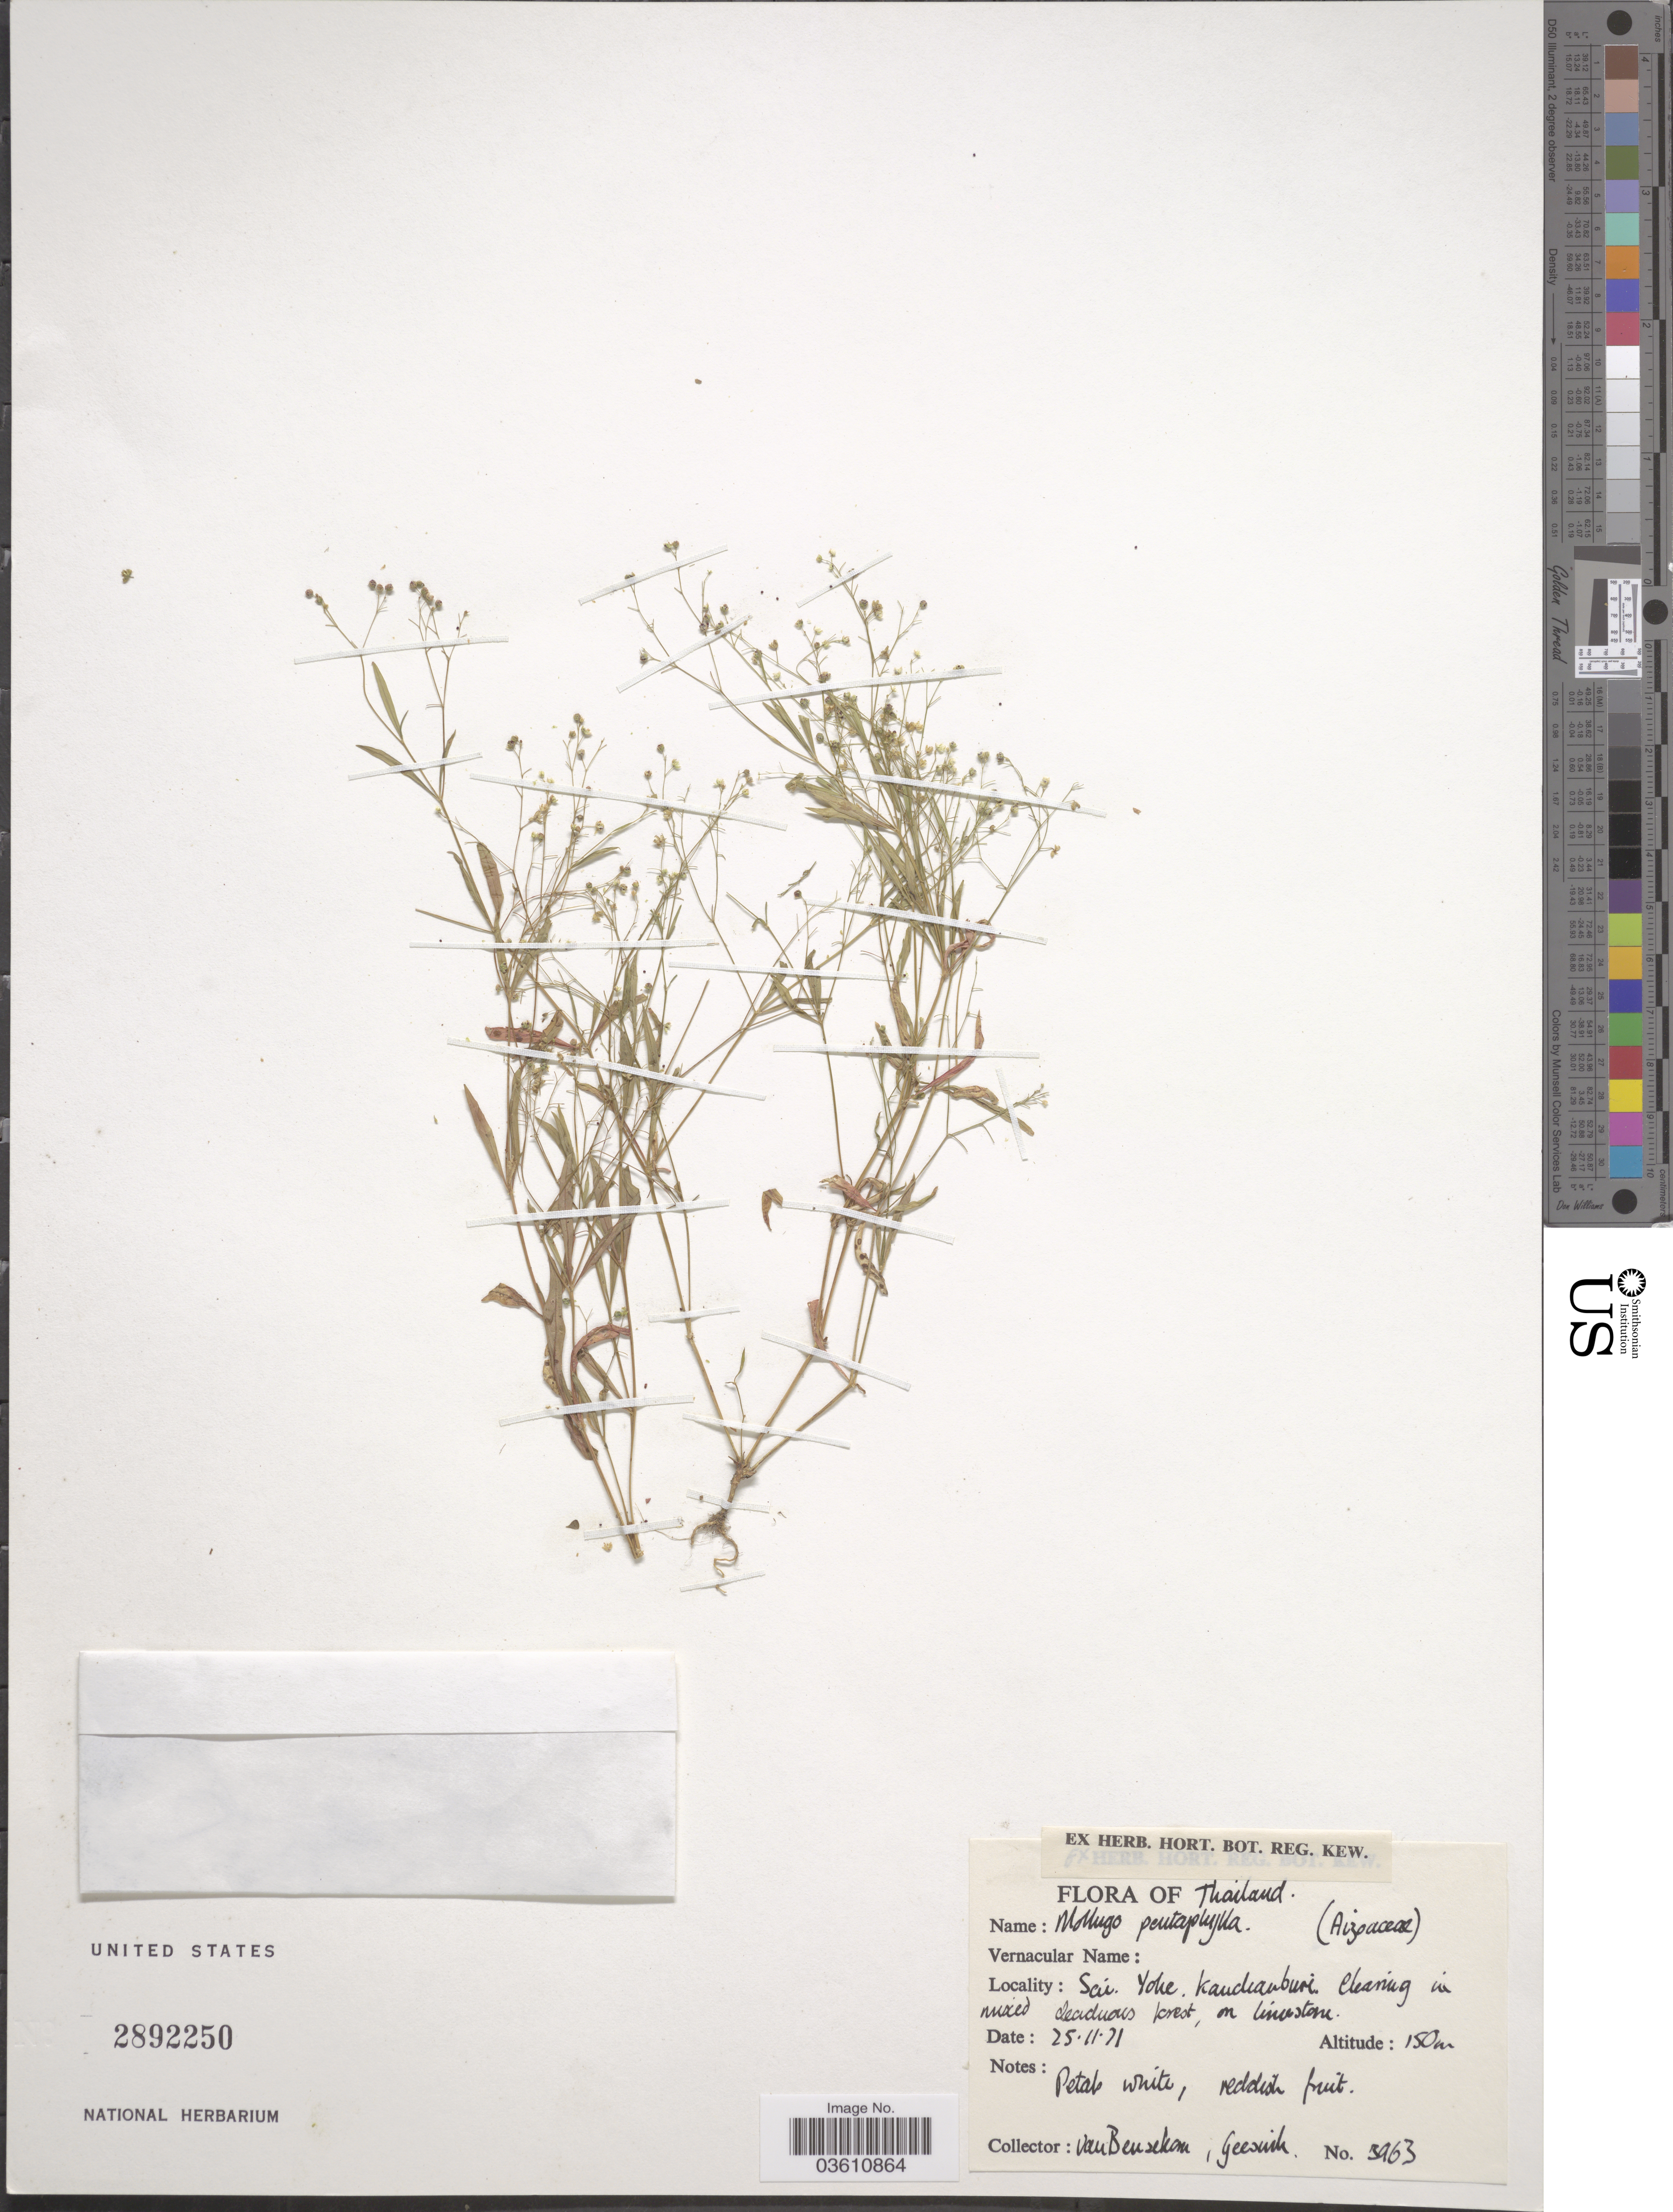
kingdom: Plantae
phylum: Tracheophyta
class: Magnoliopsida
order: Caryophyllales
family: Molluginaceae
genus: Trigastrotheca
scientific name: Trigastrotheca pentaphylla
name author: (L.) Thulin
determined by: Strong, Mark T., (BOT), Smithsonian Institution - National Museum of Natural History (UNITED STATES)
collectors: V. Beusekom & Geesink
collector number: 3963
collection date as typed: Transcribed d/m/y: 25/11/71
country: Thailand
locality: Sai Yoke, kandianburi. [interpreted]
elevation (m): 150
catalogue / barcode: US 2892250